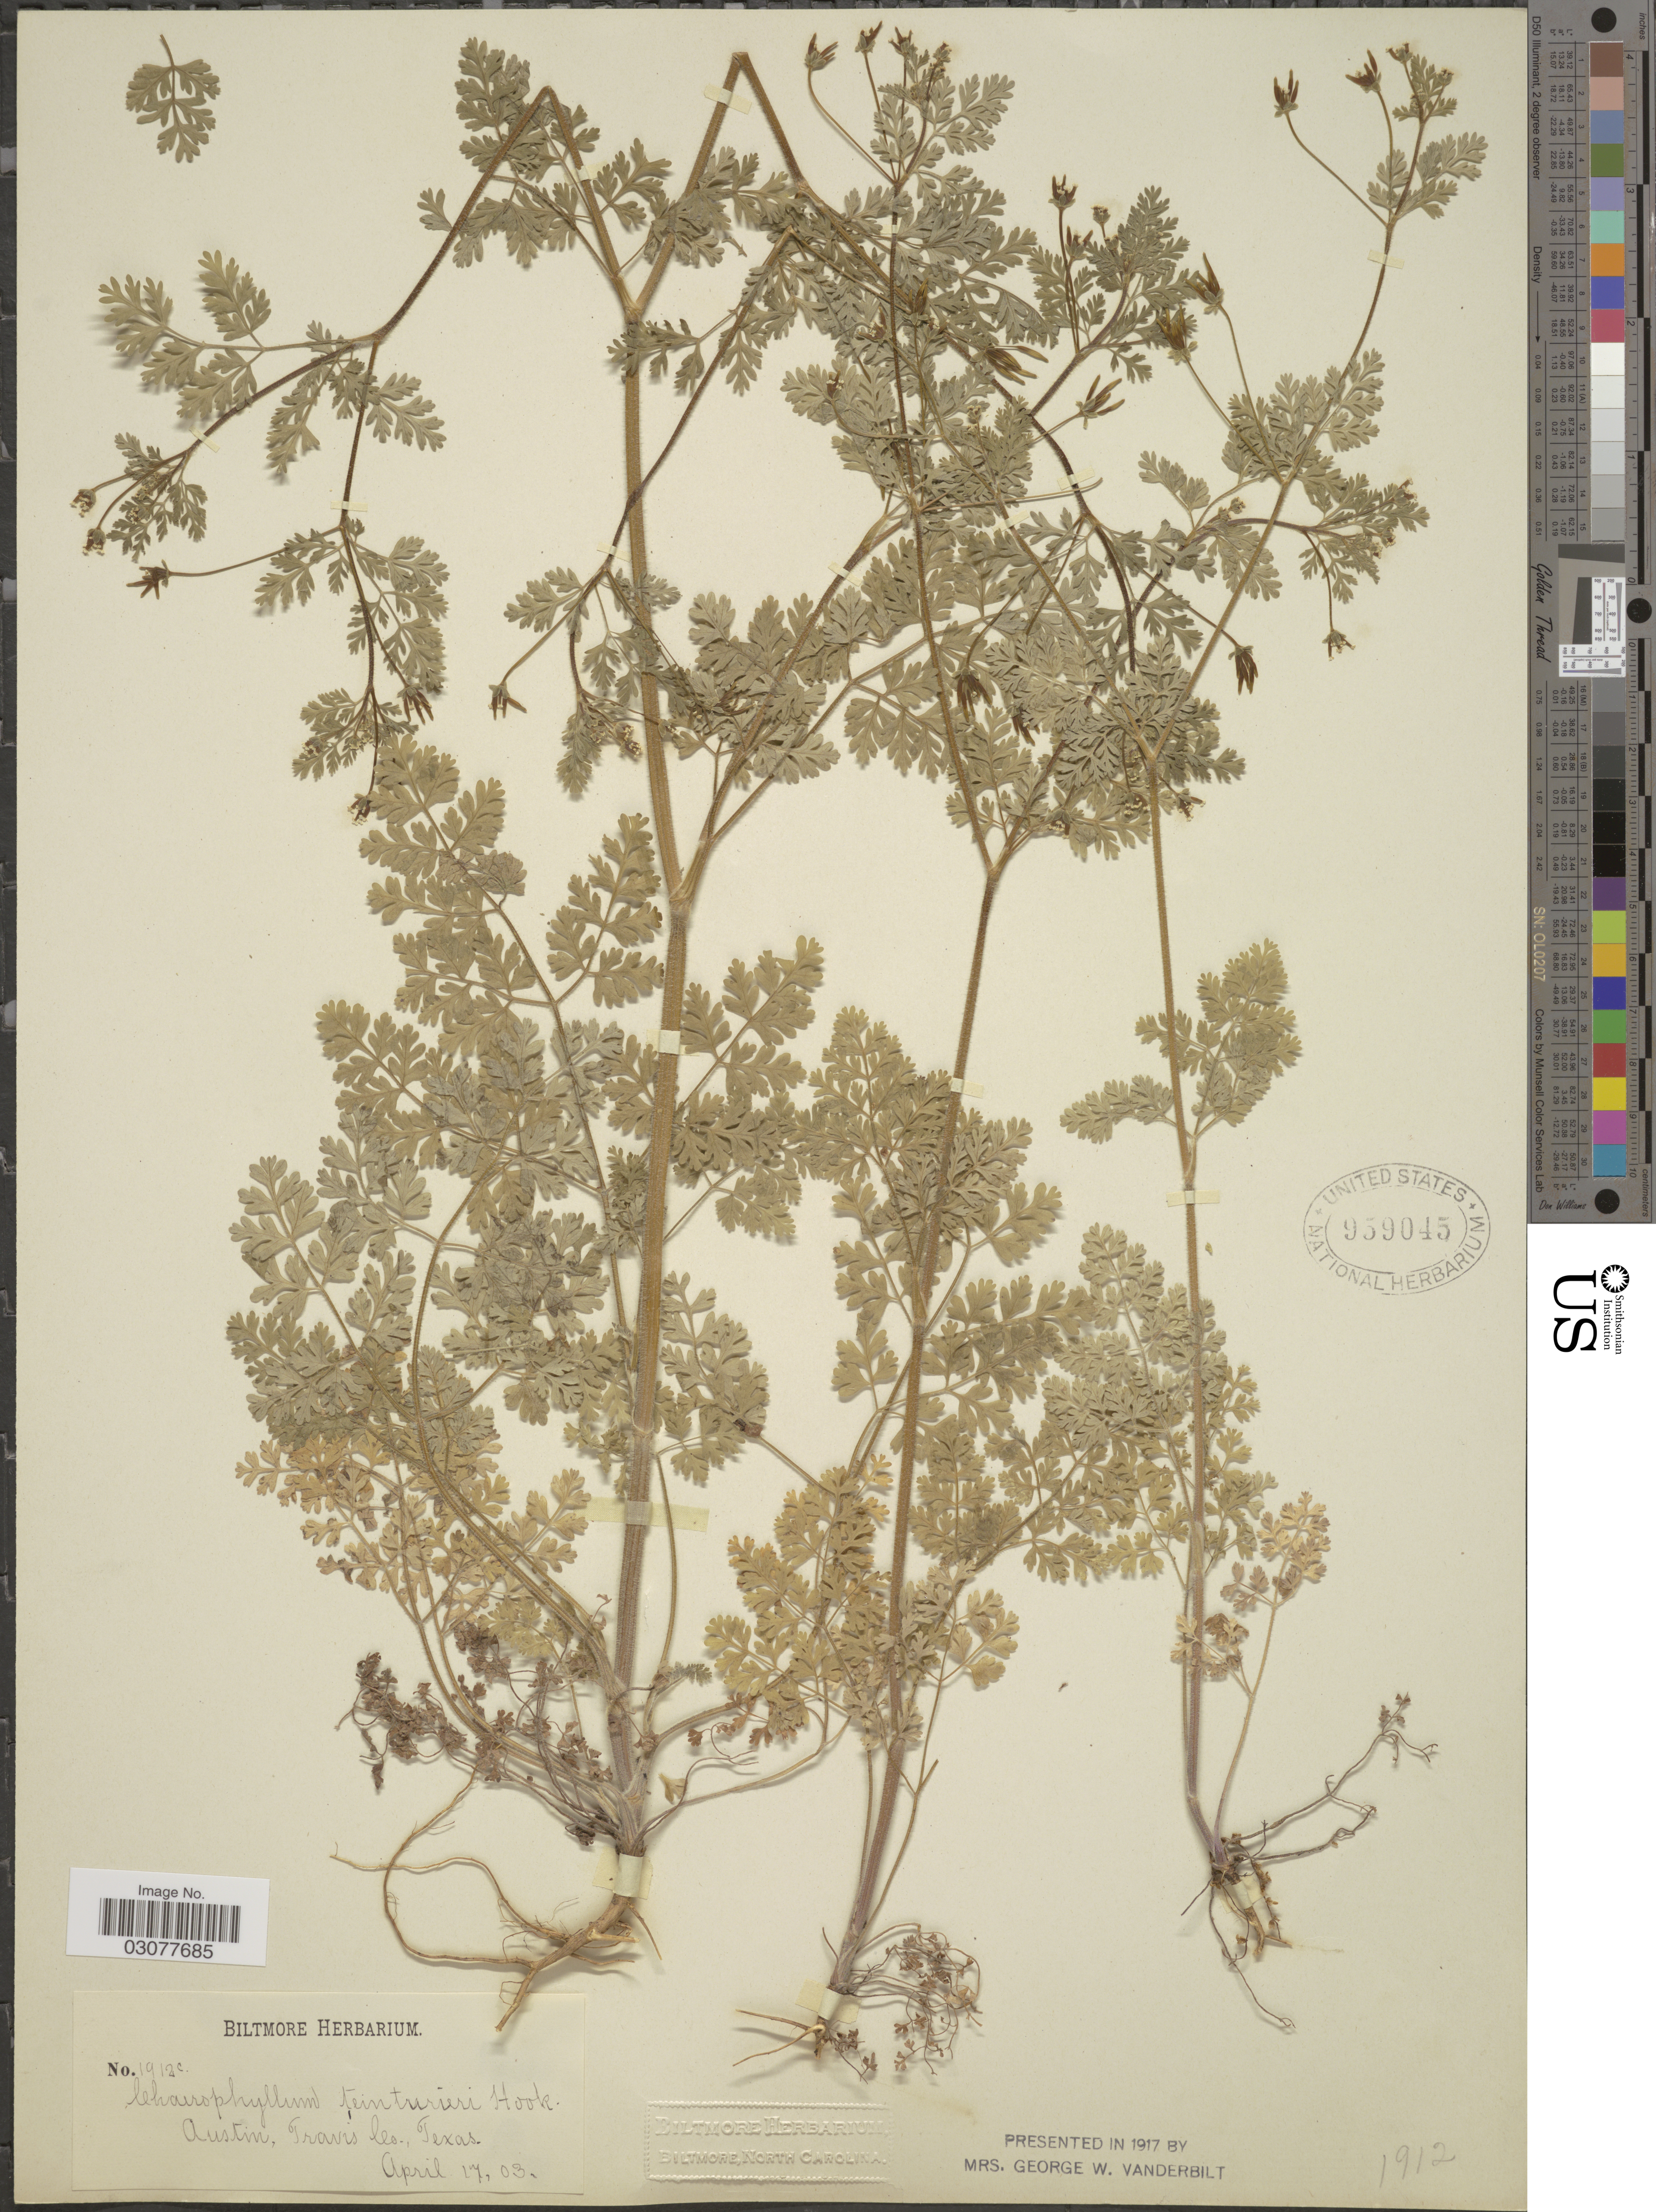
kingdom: Plantae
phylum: Tracheophyta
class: Magnoliopsida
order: Apiales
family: Apiaceae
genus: Chaerophyllum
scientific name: Chaerophyllum tainturieri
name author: Hook.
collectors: ex herb. Biltmore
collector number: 1912c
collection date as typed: Transcribed d/m/y: 17/4/3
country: United States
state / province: Texas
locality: Austin, Travis Co.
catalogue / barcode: US 959045